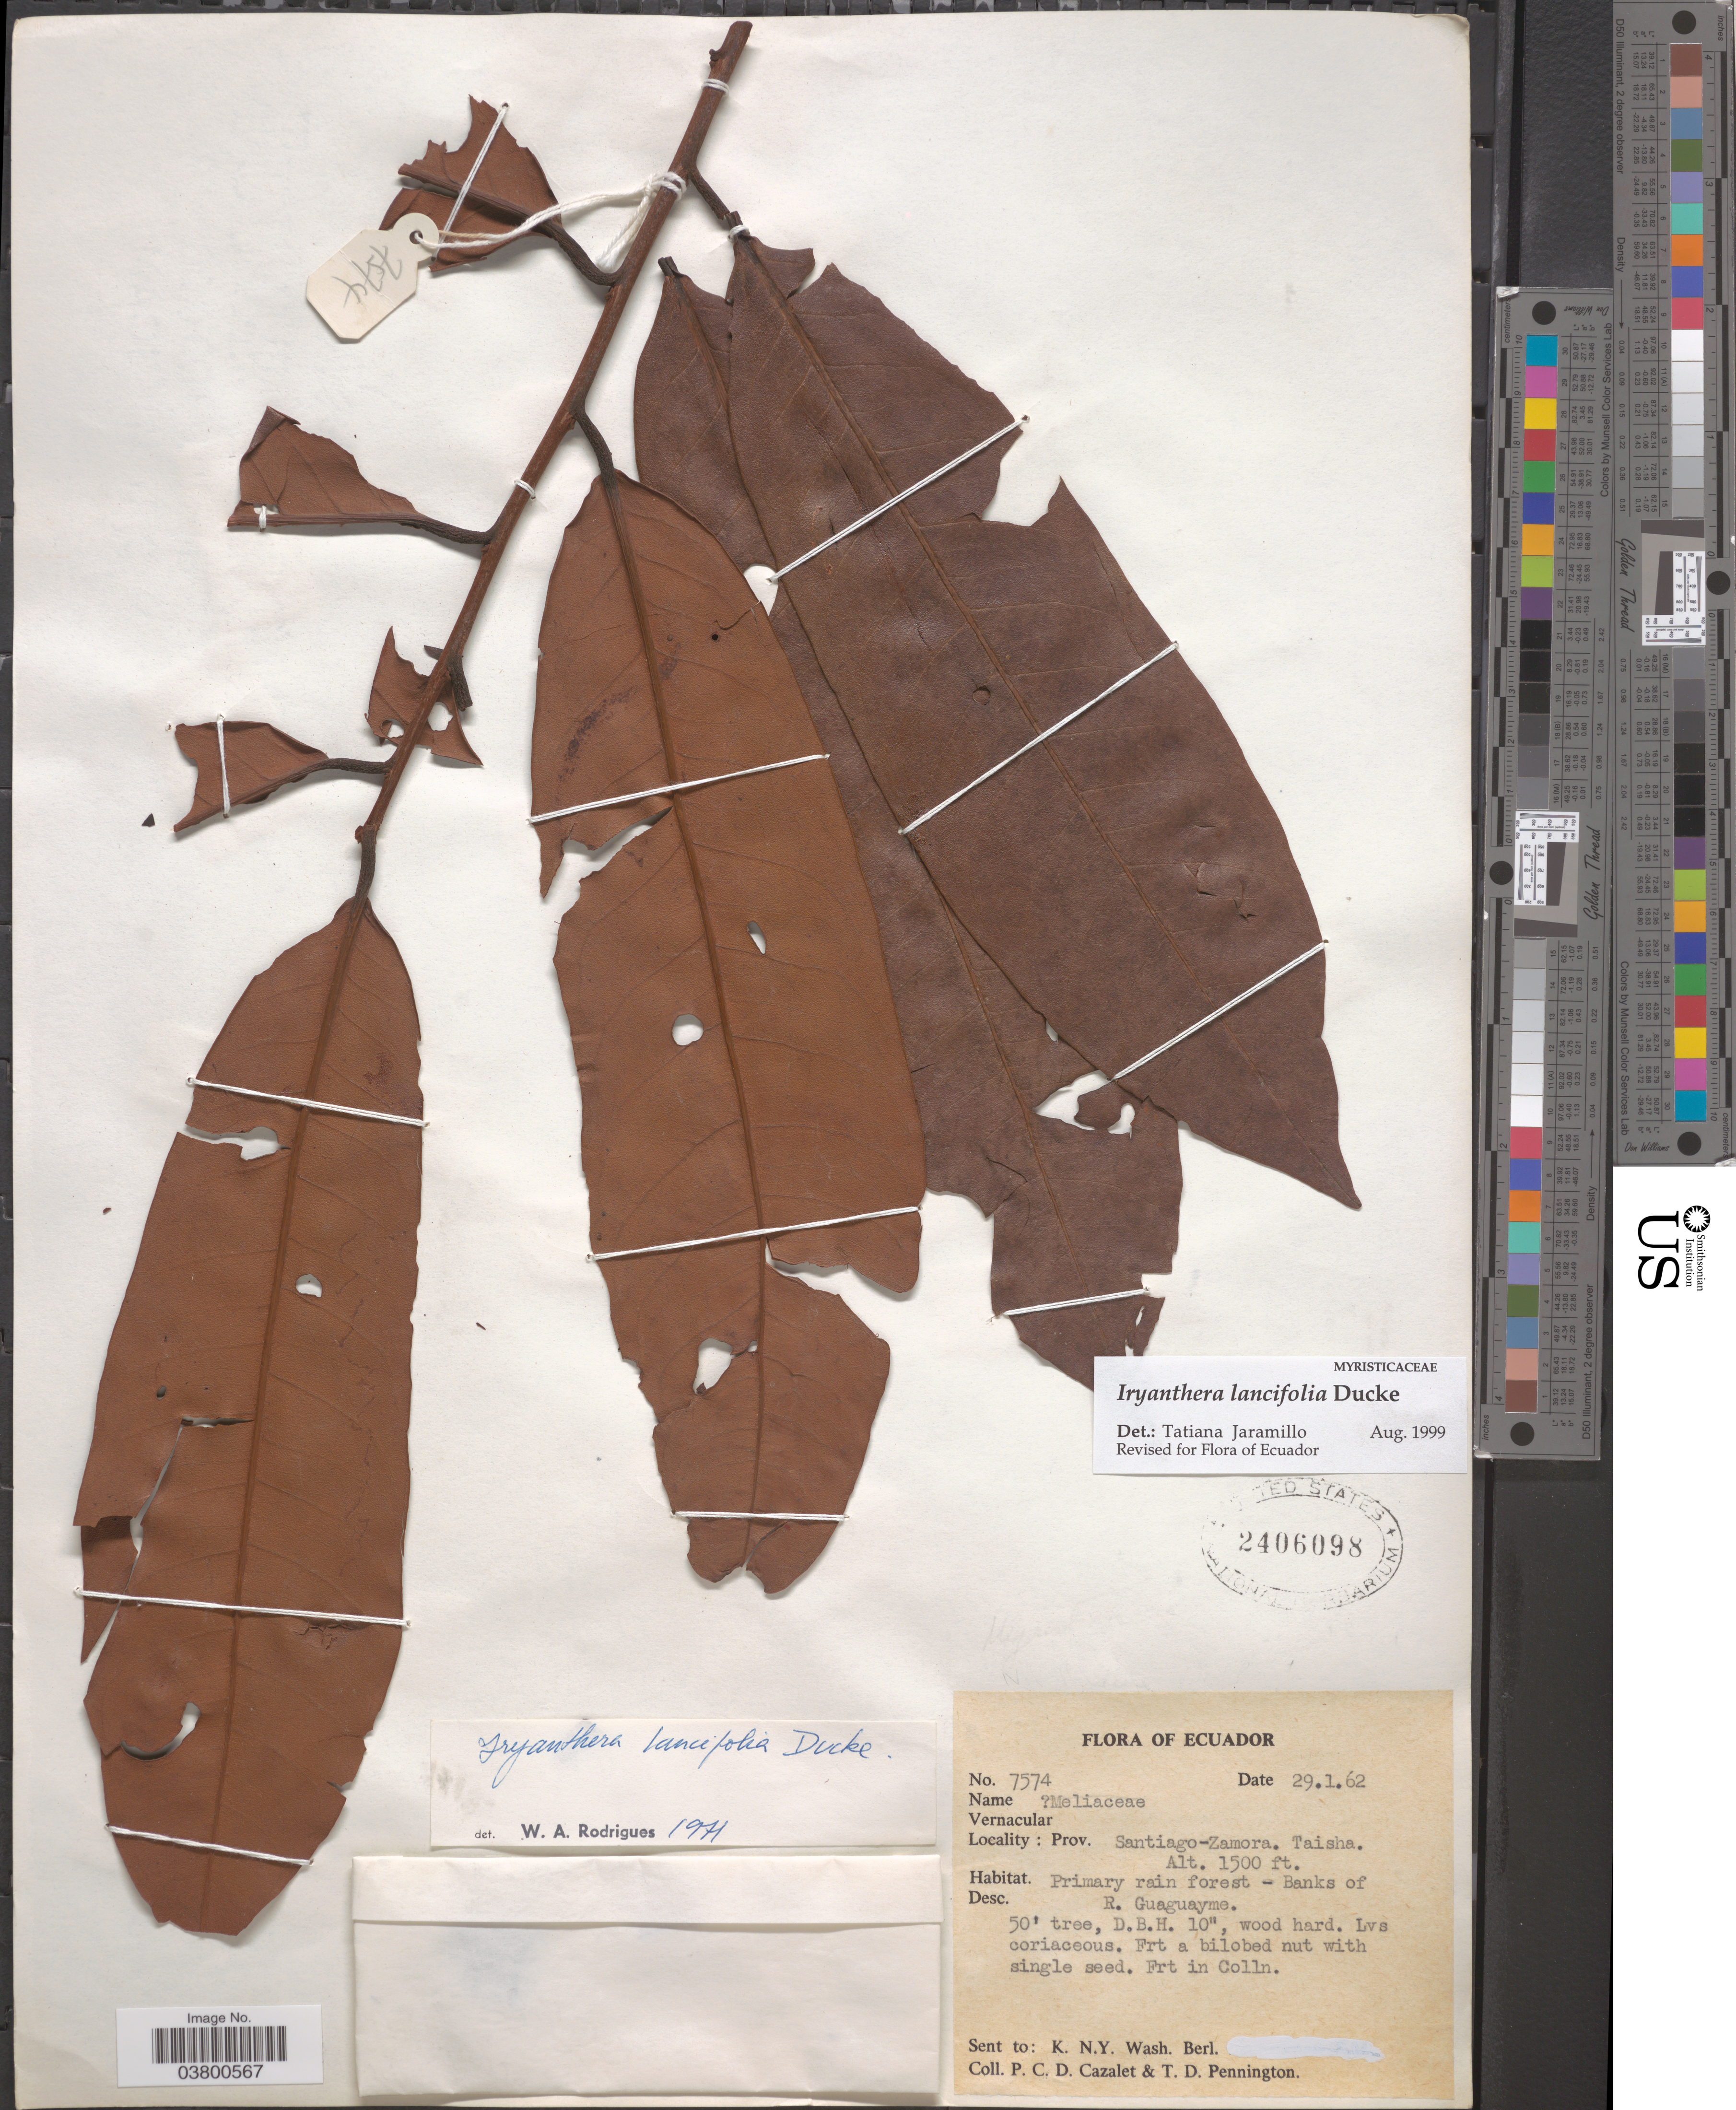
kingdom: Plantae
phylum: Tracheophyta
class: Magnoliopsida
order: Magnoliales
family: Myristicaceae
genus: Iryanthera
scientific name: Iryanthera lancifolia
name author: Ducke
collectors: P. C. D. Cazalet & T. D. Pennington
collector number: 7574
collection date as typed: Transcribed d/m/y: 29/1/62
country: Ecuador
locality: Prov. Santiago-Zamora. Taisha.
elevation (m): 457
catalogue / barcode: US 2406098